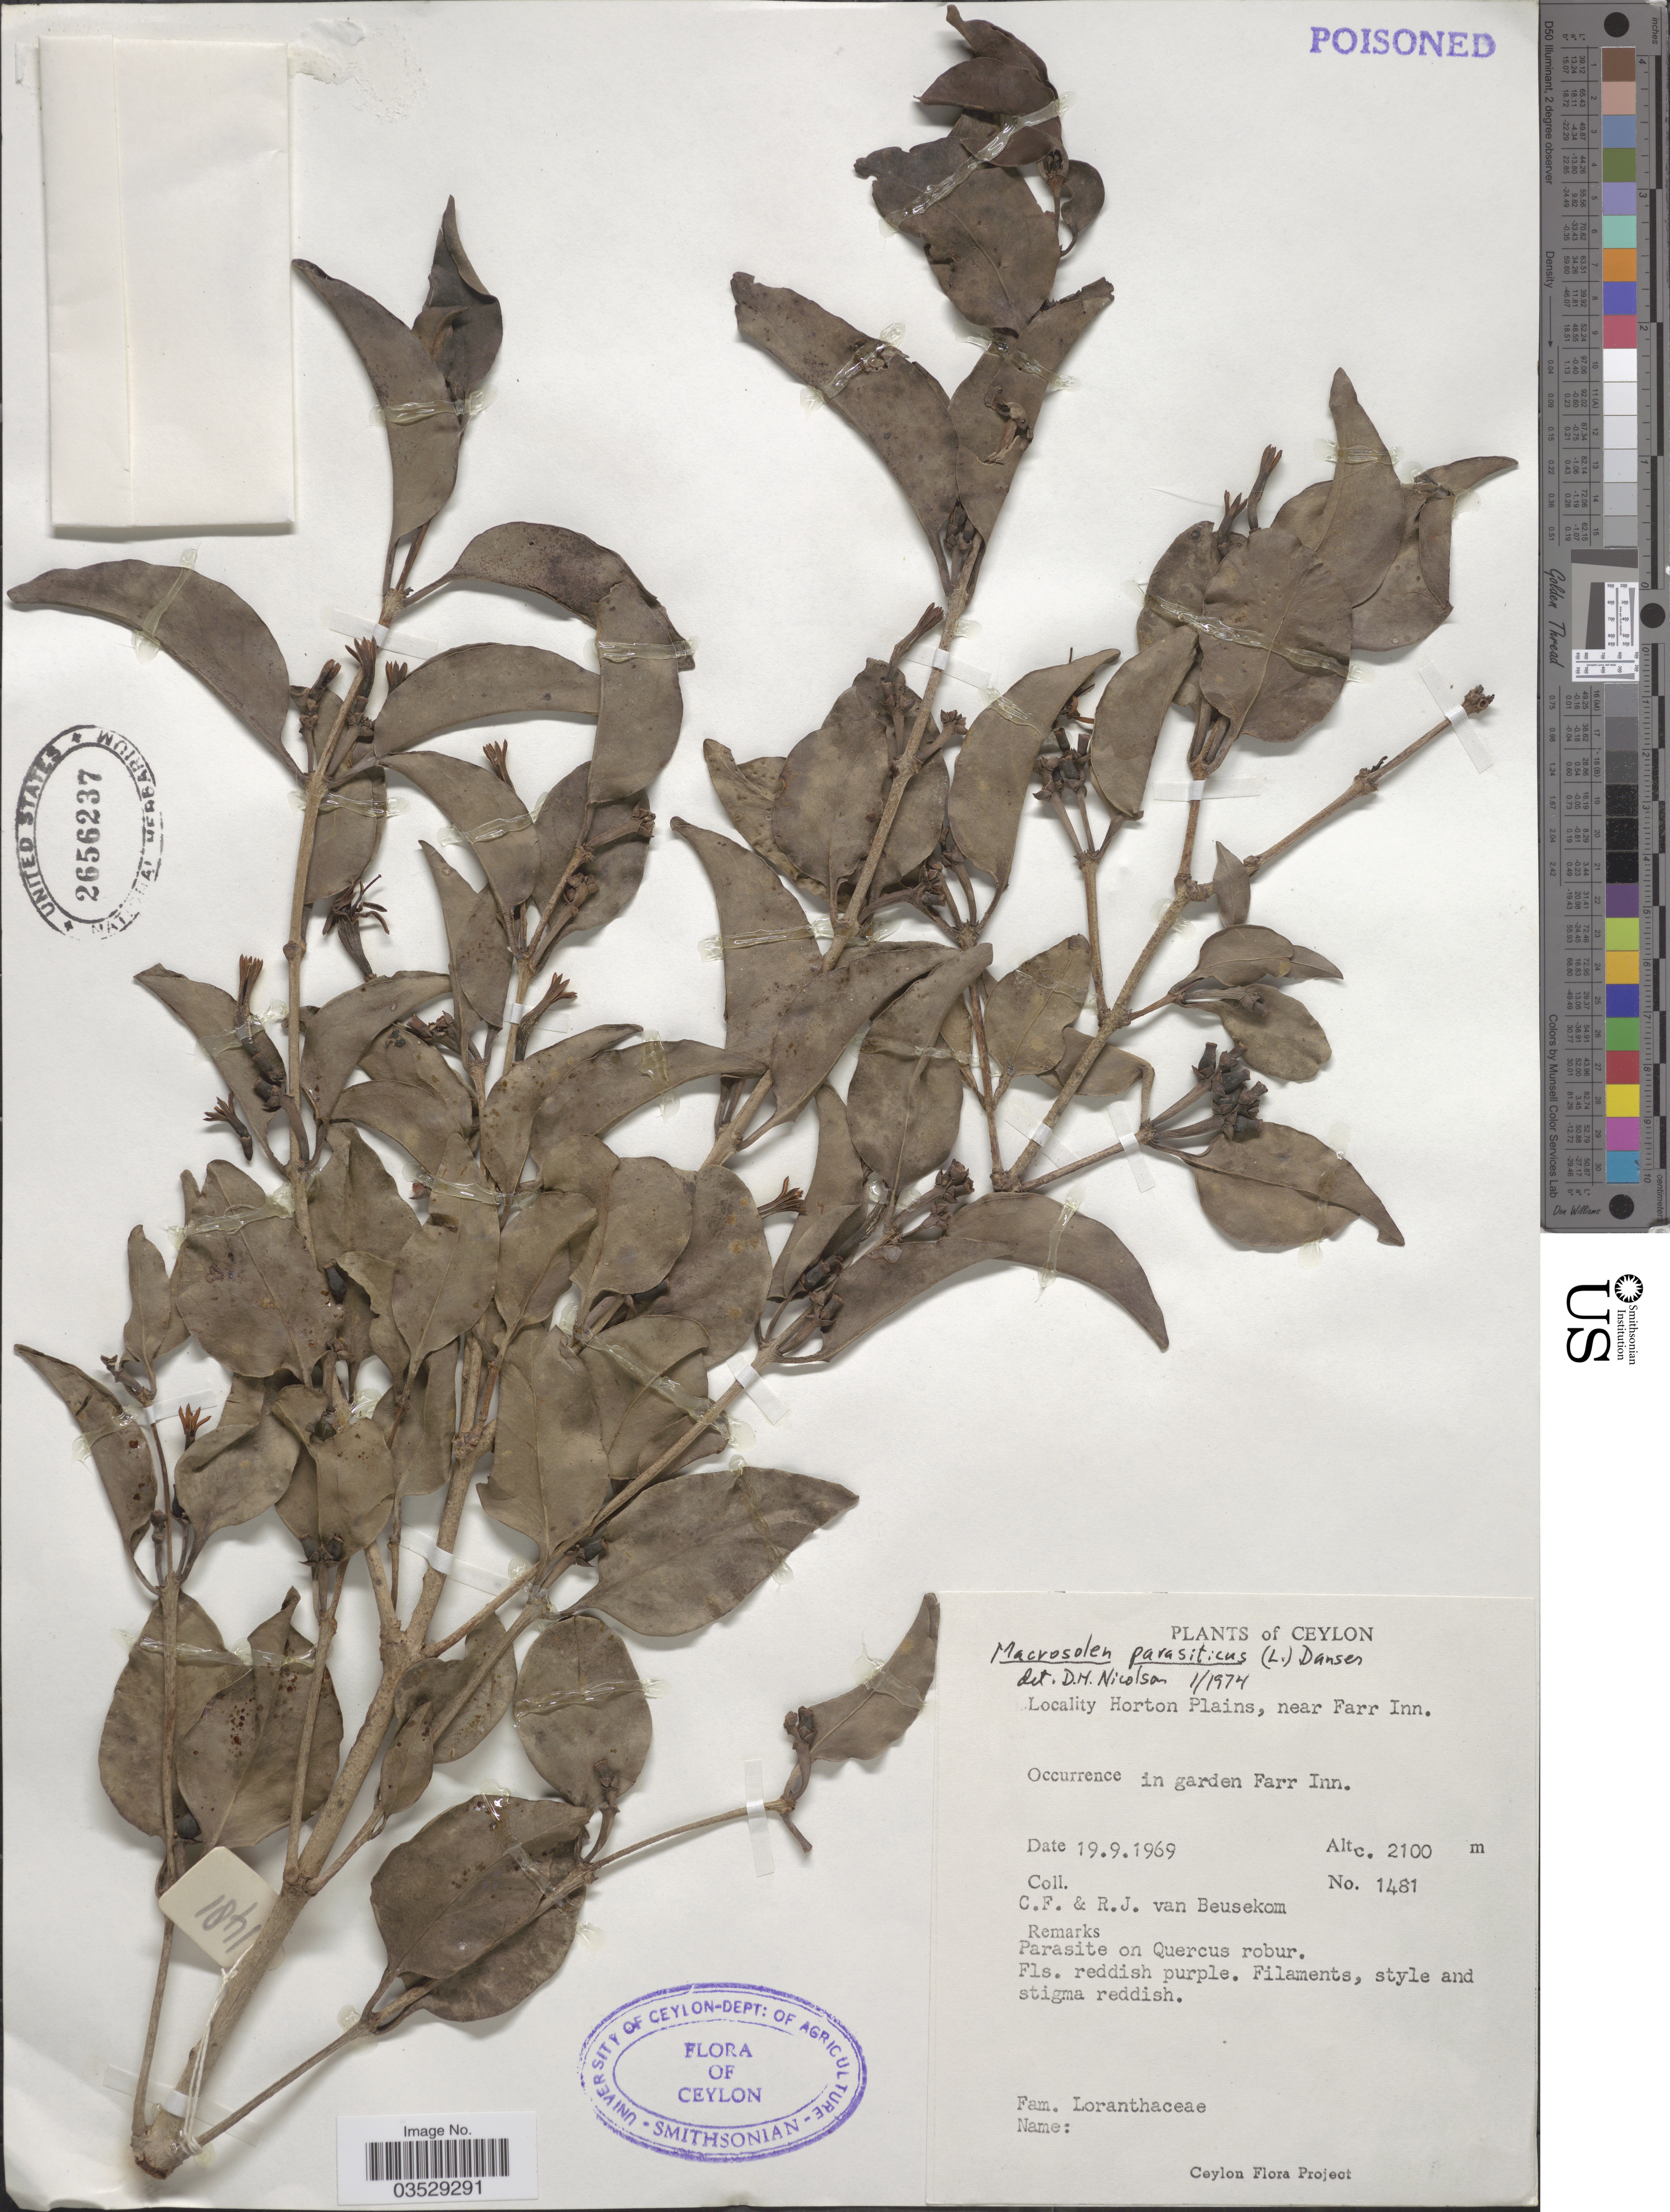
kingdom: Plantae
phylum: Tracheophyta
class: Magnoliopsida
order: Santalales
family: Loranthaceae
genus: Macrosolen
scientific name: Macrosolen parasiticus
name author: (L.) Danser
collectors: C. F. Beusekom & R. Beusekom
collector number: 1481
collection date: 1969-09-19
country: Sri Lanka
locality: Ceylon. Horton Plains, near Farr Inn. In garden Farr Inn.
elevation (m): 2100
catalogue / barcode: US 2656237